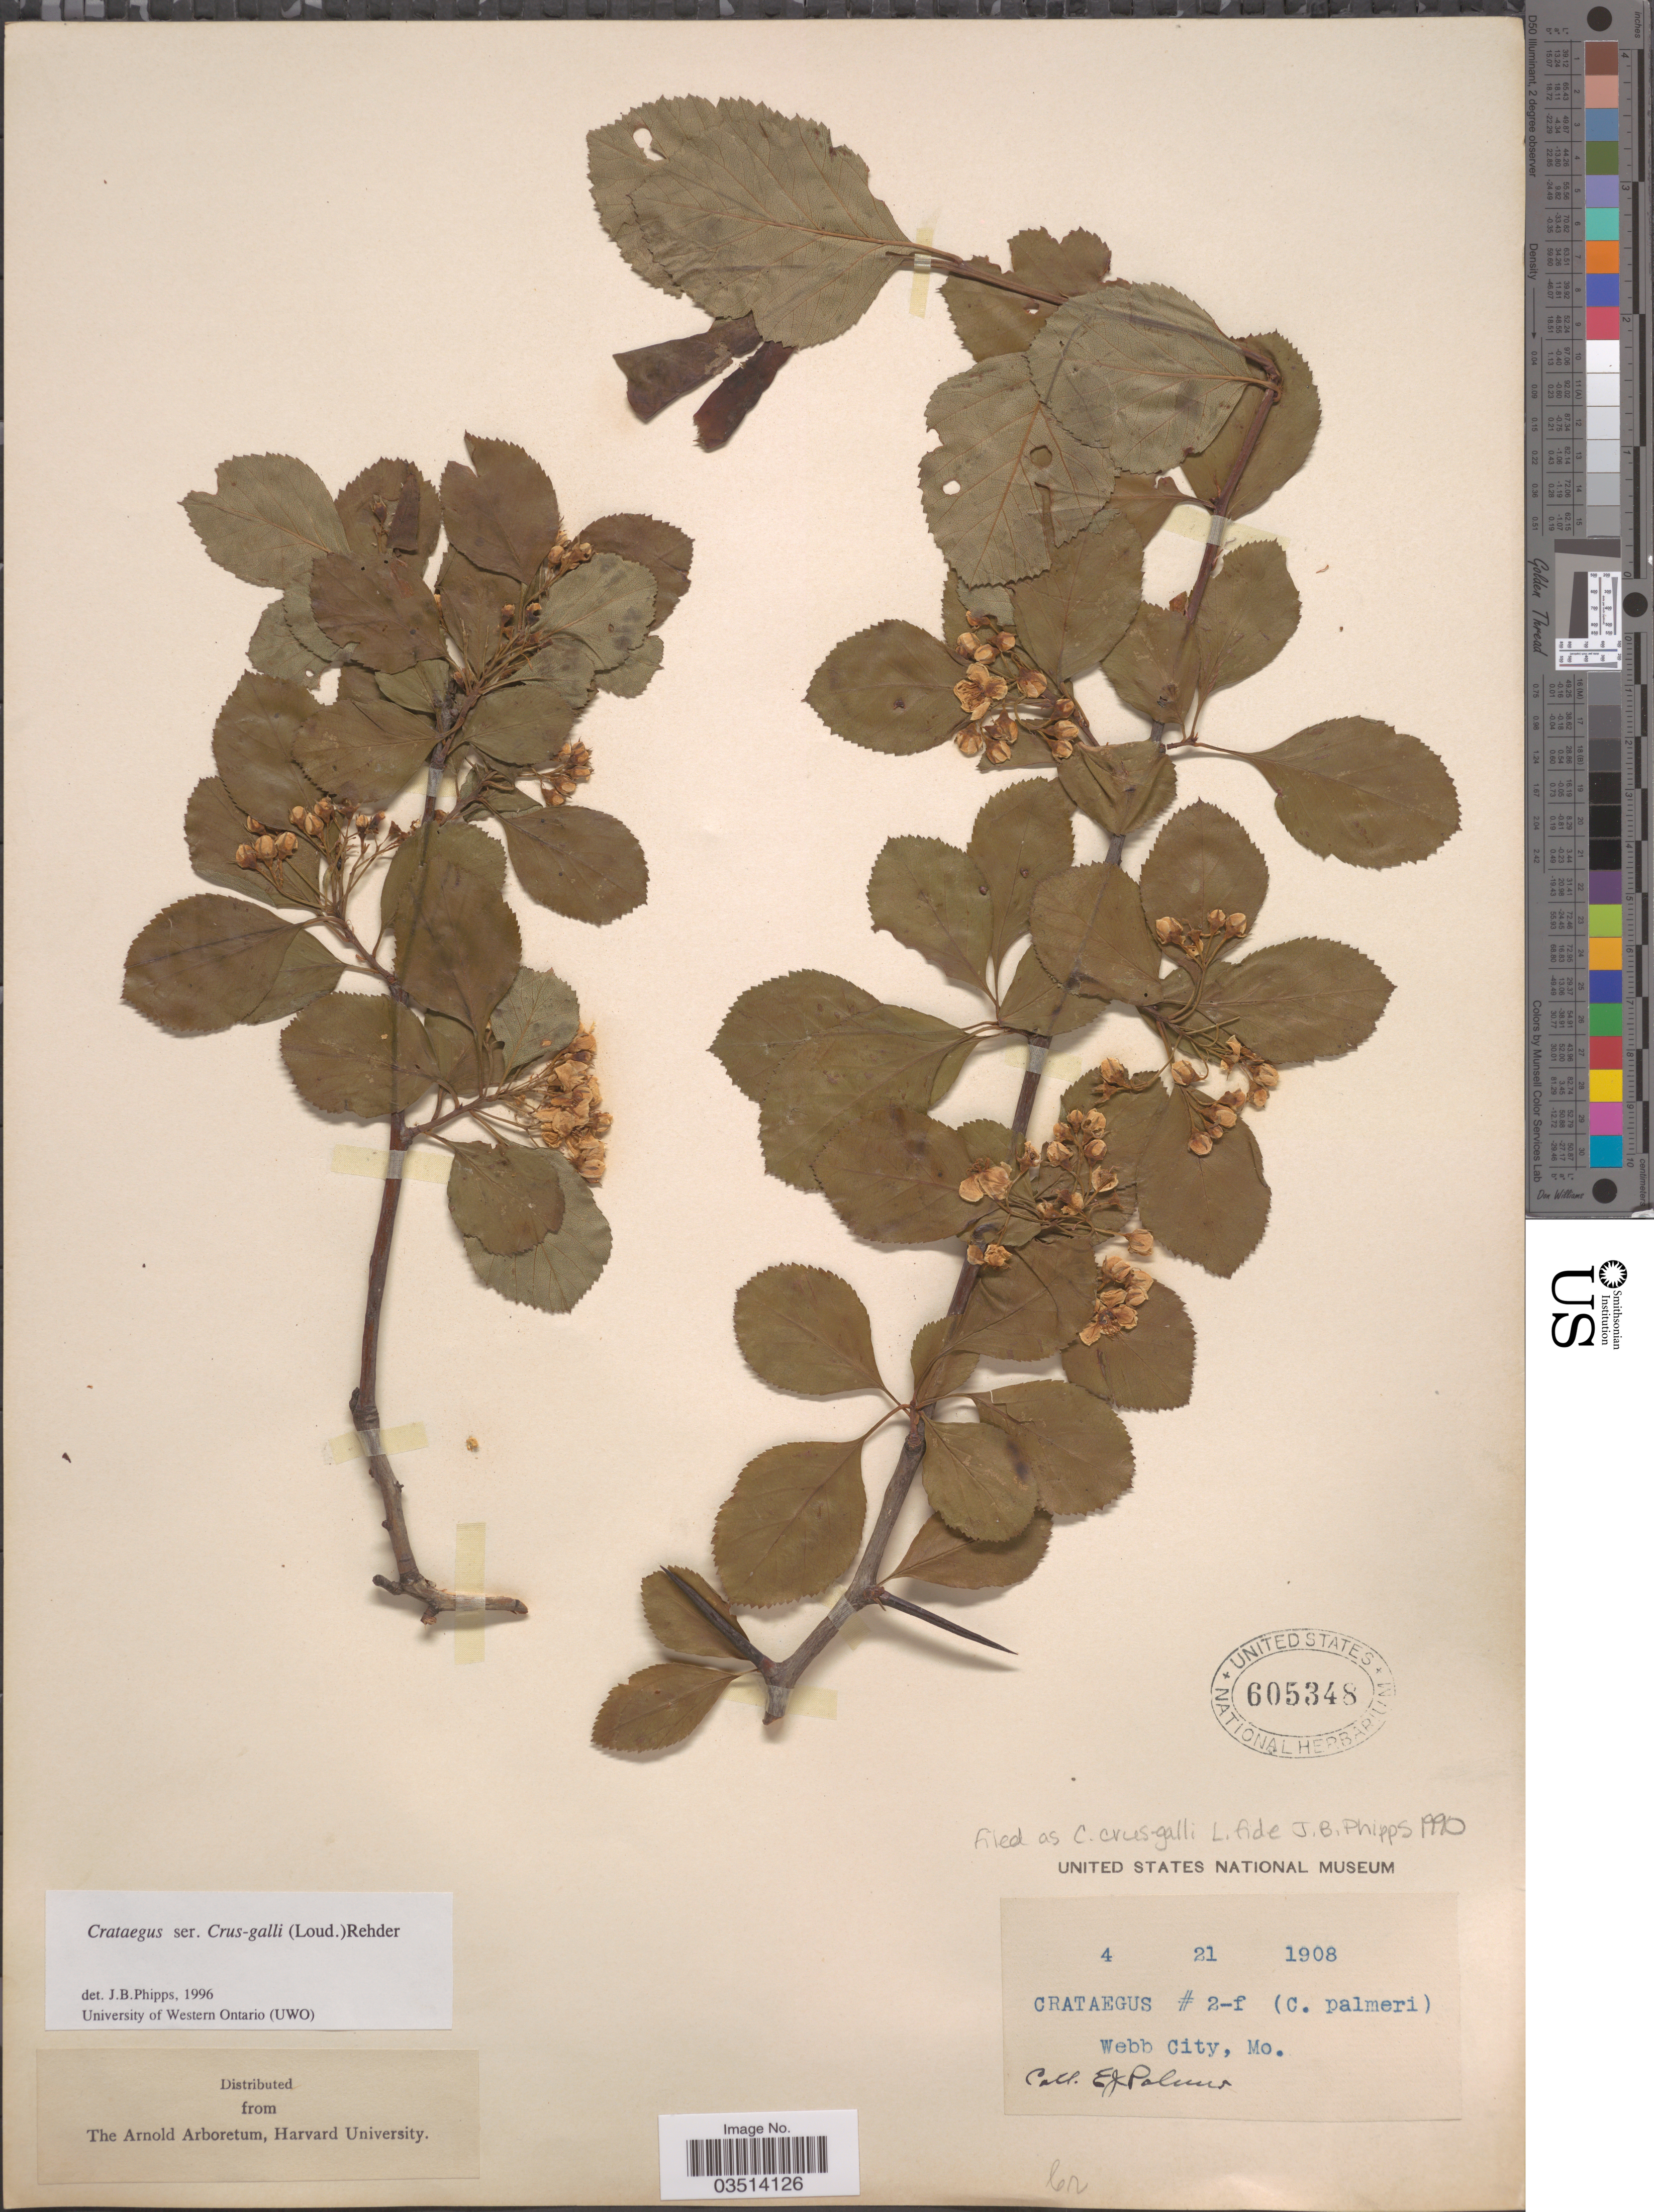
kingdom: Plantae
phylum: Tracheophyta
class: Magnoliopsida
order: Rosales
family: Rosaceae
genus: Crataegus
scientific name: Crataegus crus-galli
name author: L.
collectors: E. J. Palmer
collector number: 2-f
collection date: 1908-04-21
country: United States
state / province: Missouri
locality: Webb City.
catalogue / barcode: US 605348